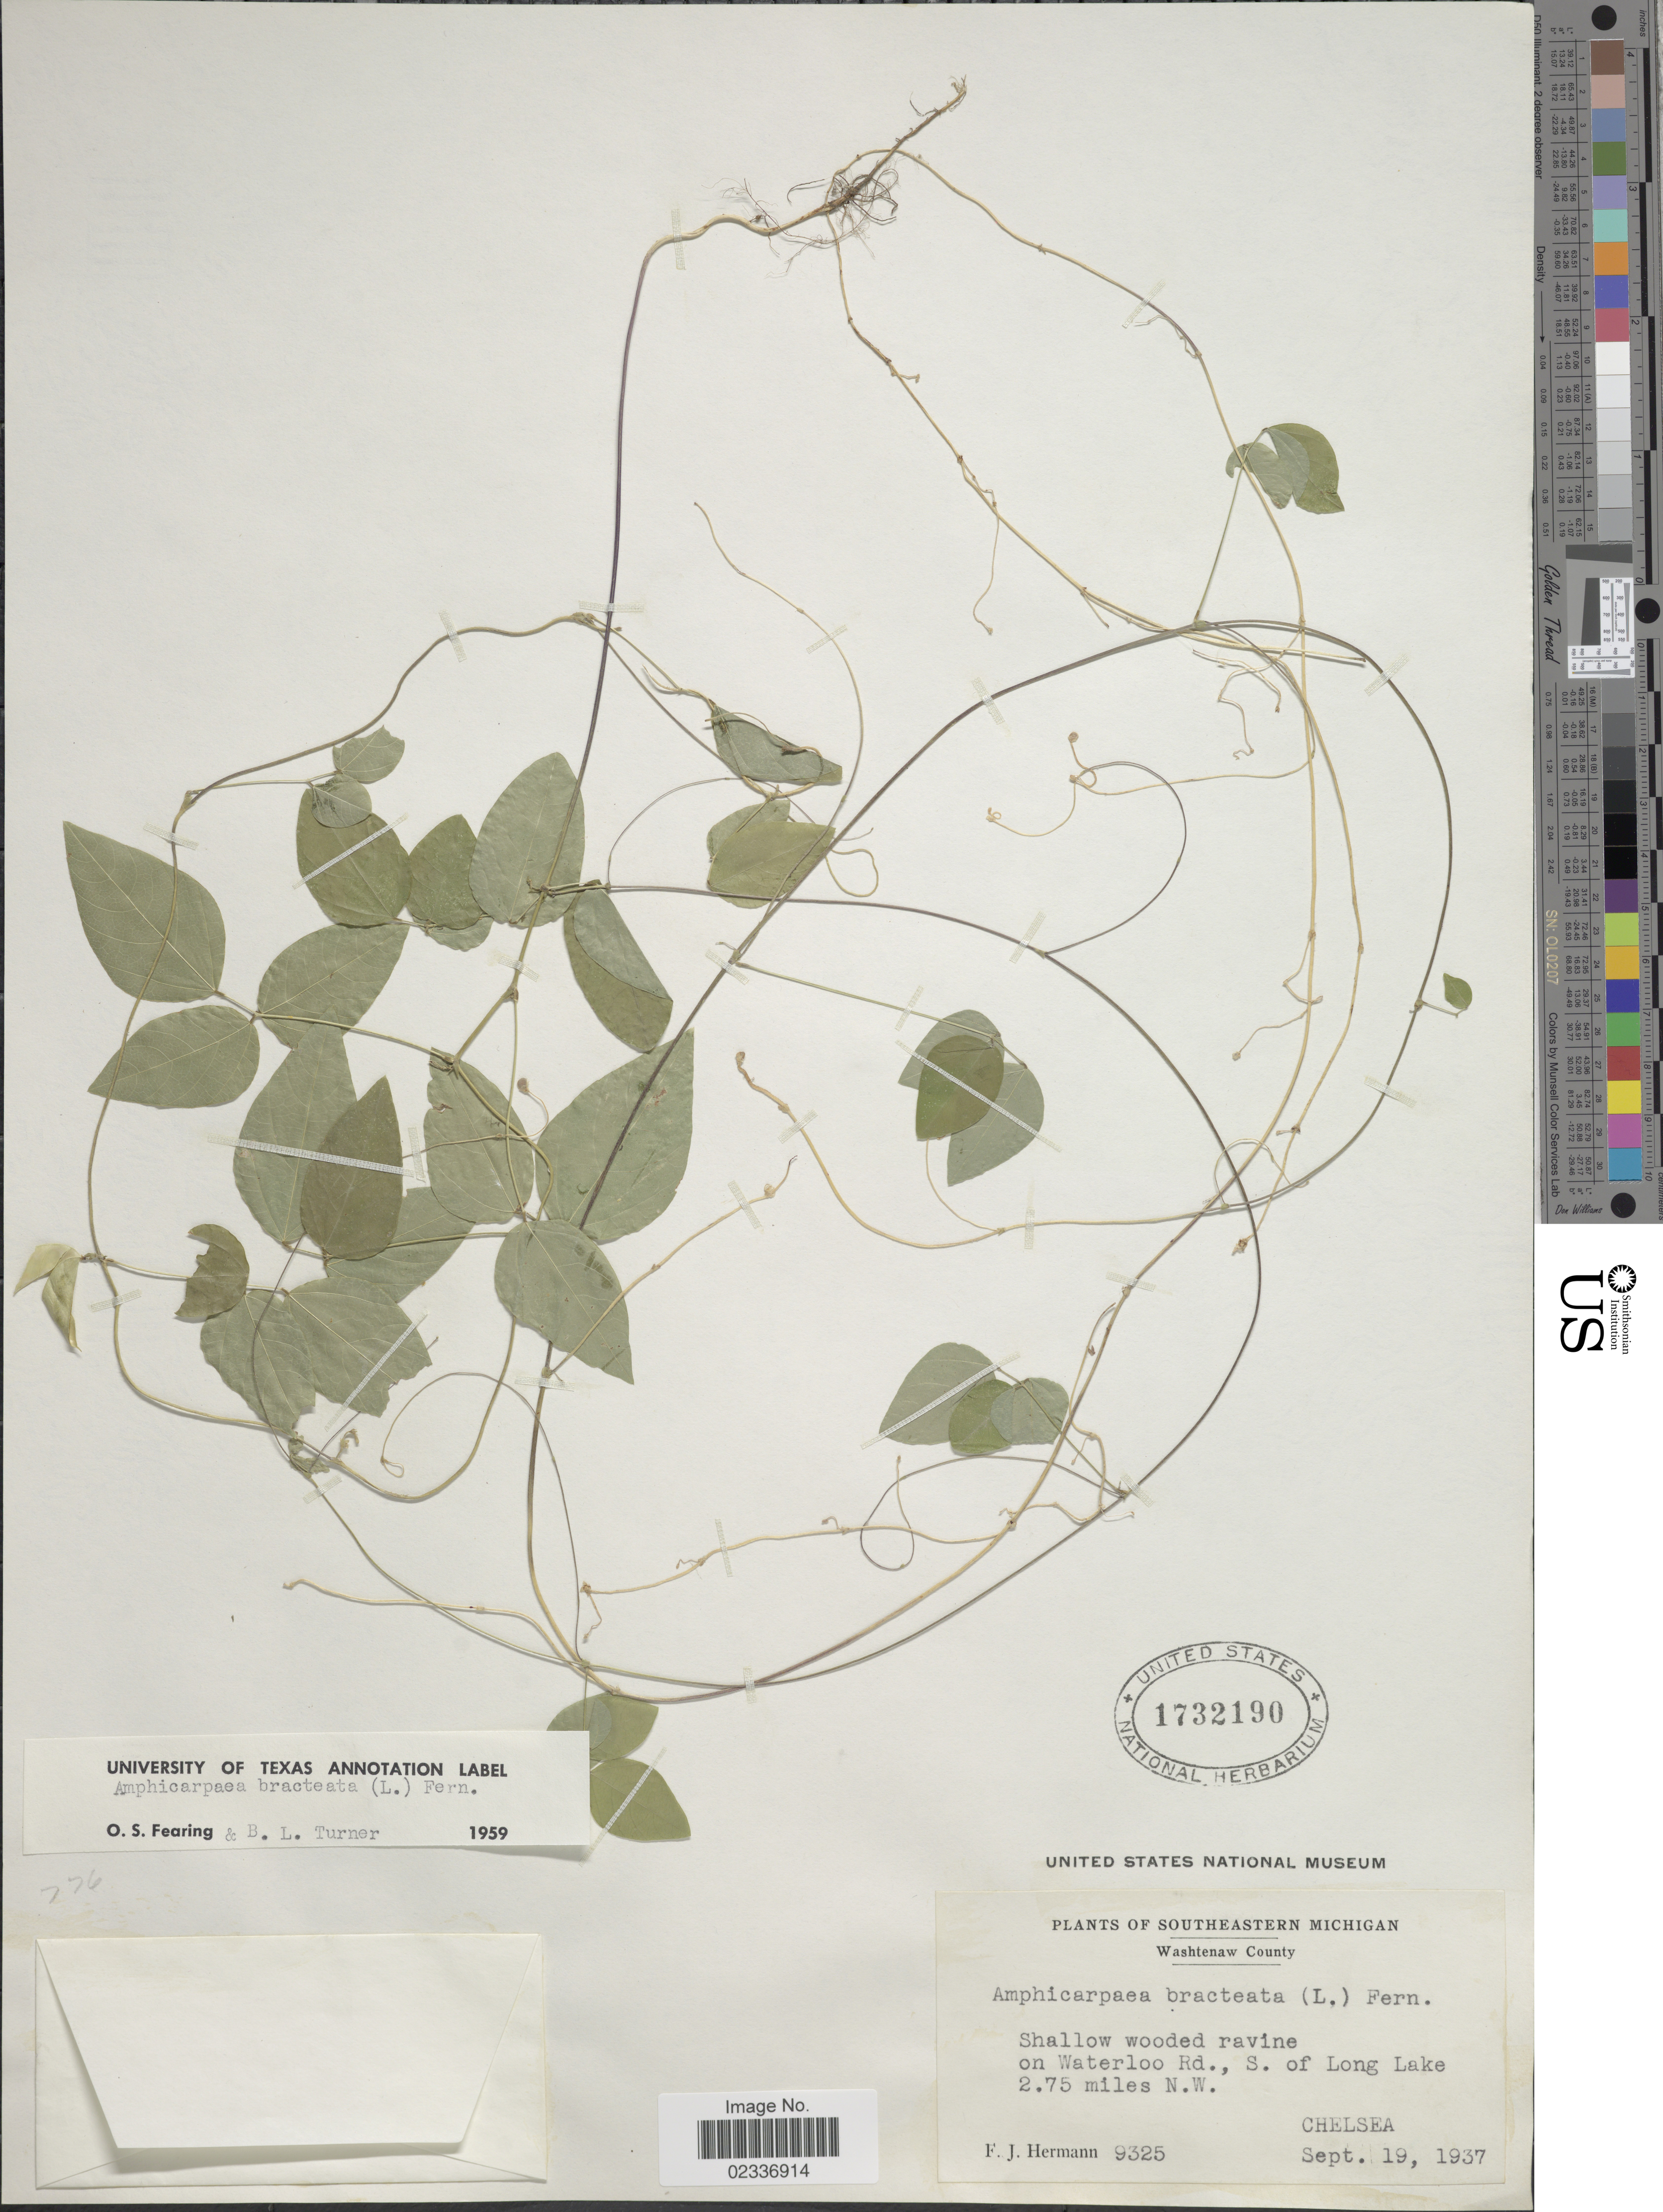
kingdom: Plantae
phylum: Tracheophyta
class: Magnoliopsida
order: Fabales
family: Fabaceae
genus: Amphicarpaea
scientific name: Amphicarpaea bracteata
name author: (L.) Fernald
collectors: F. J. Hermann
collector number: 9325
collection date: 1937-09-19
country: United States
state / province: Michigan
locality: Southeastern Michigan. Washtenaw County. On Waterloo Rd., S. of Long Lake 2.75 miles N.W. Chelsea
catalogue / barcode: US 1732190